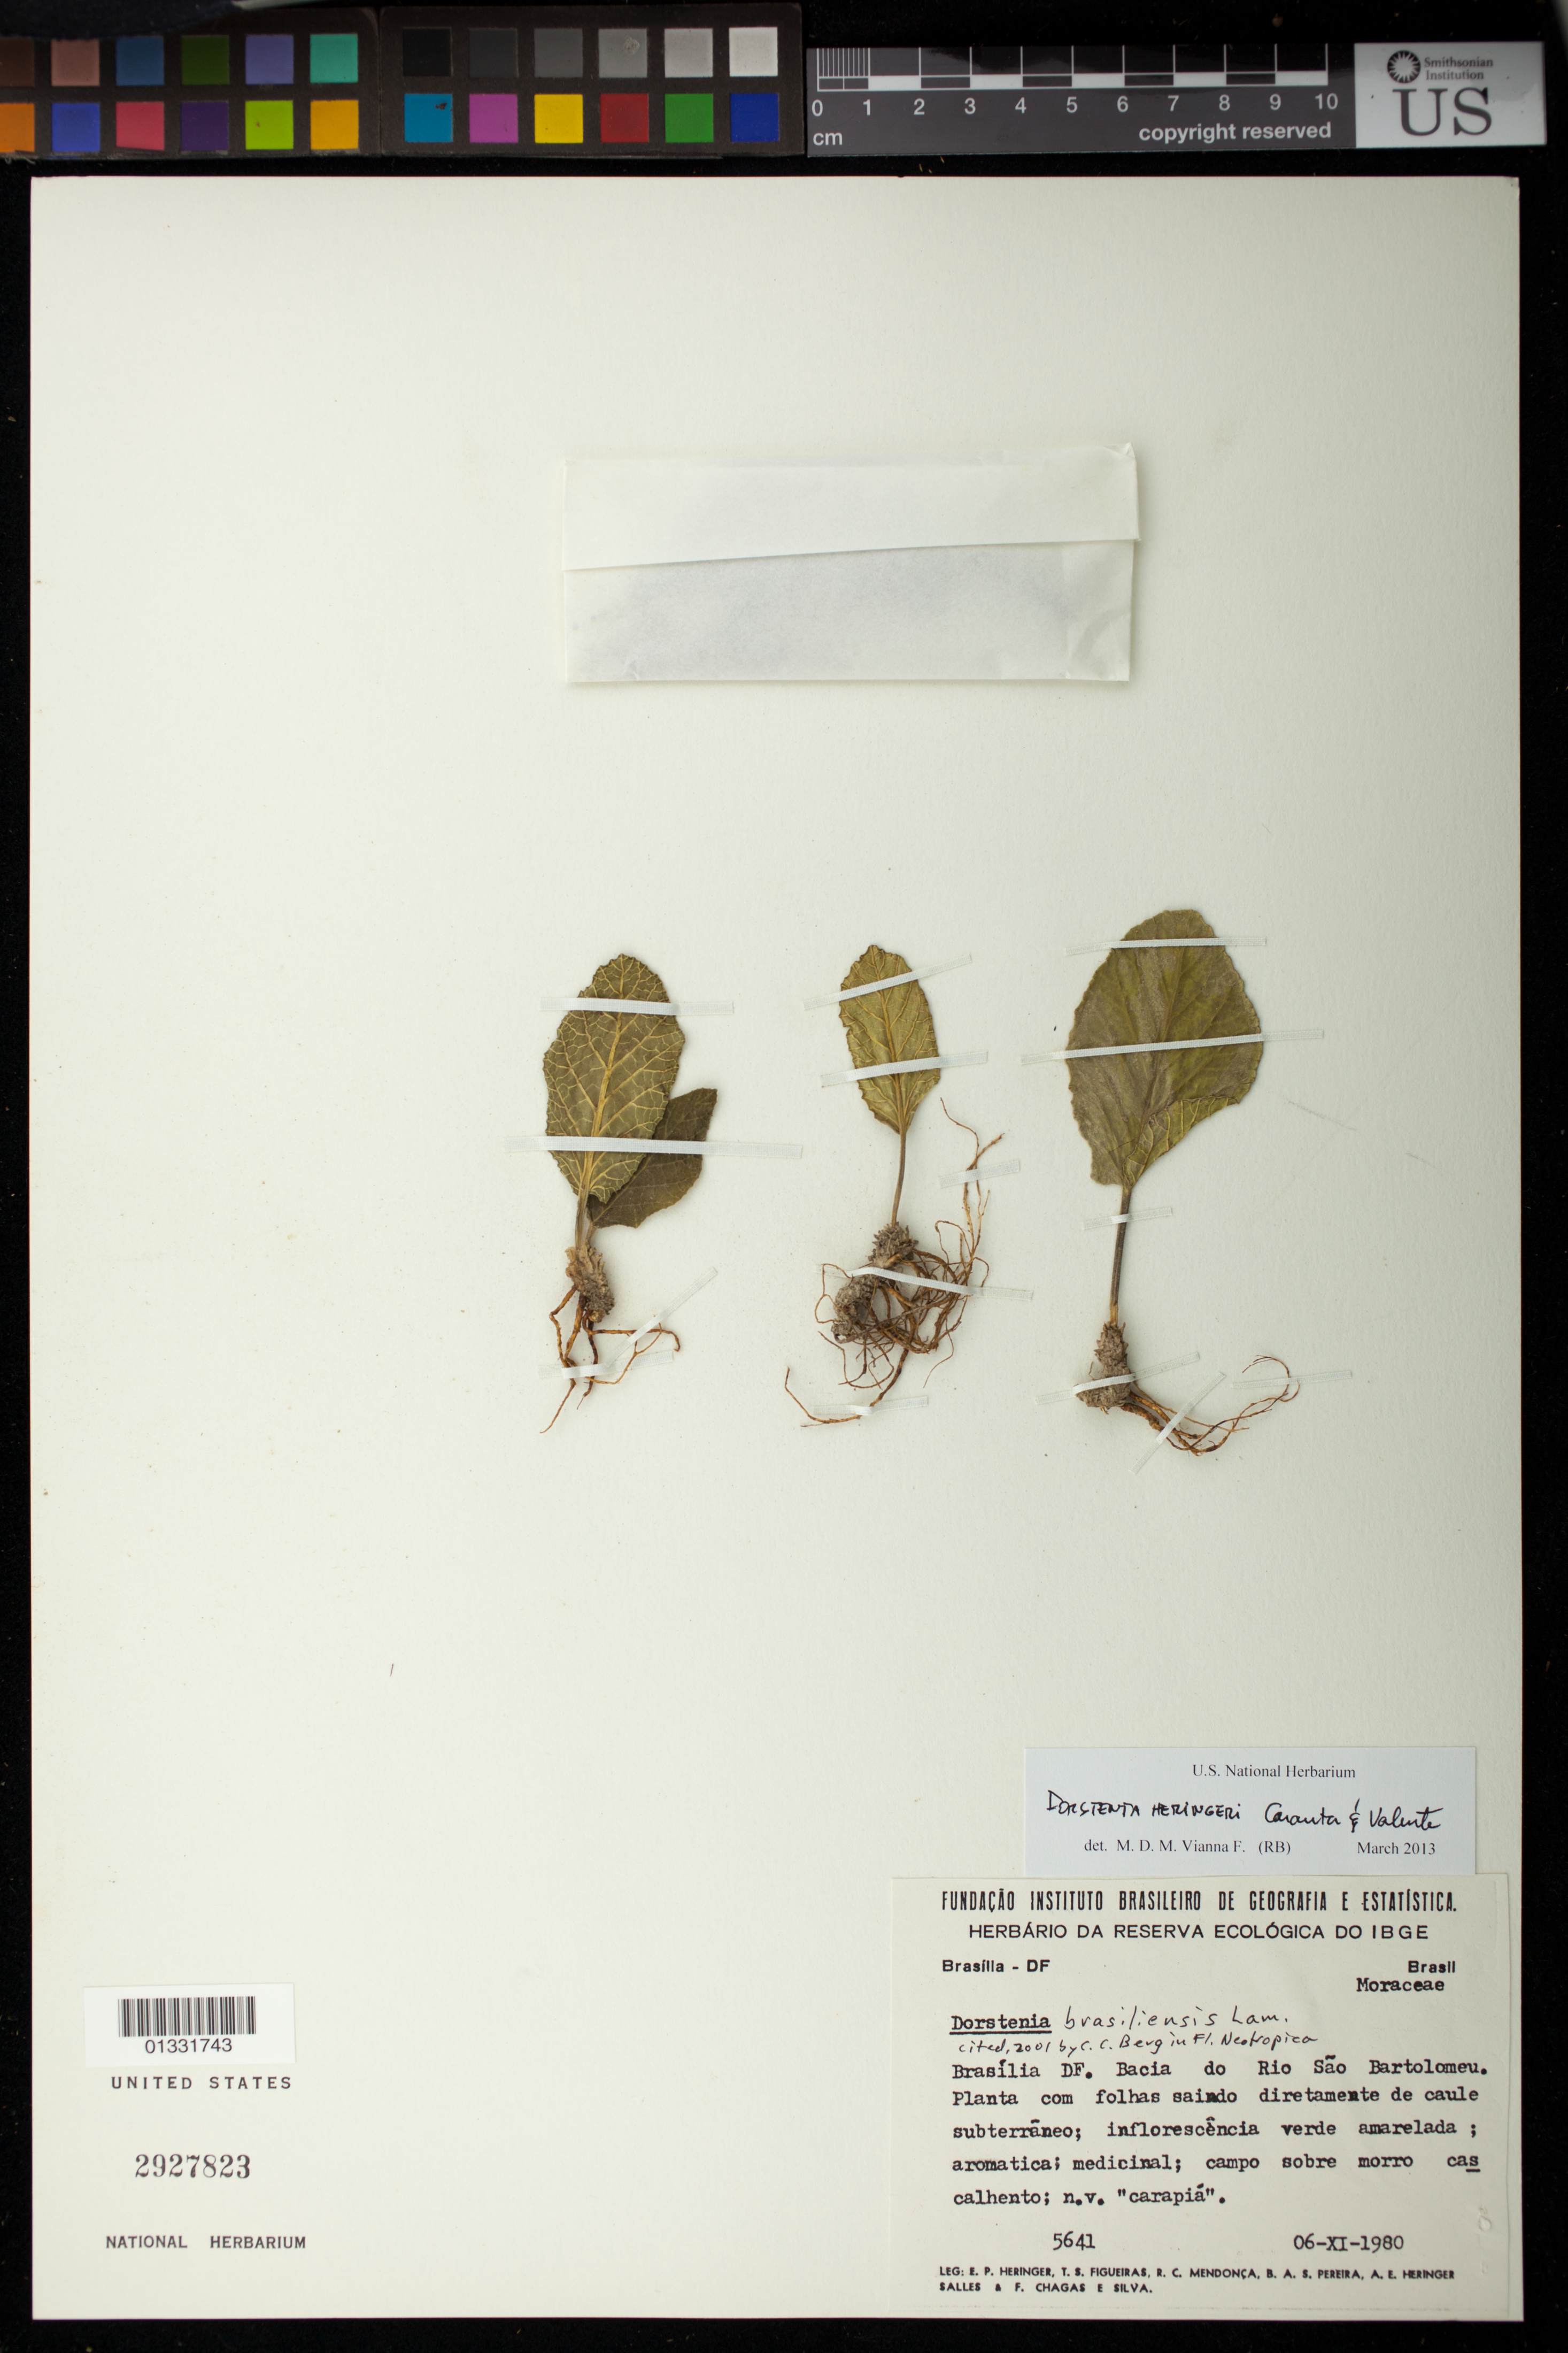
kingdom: Plantae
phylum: Tracheophyta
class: Magnoliopsida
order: Rosales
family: Moraceae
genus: Dorstenia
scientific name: Dorstenia heringeri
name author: Carauta & C. Valente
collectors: E. P. Heringer, T. S. Figueiras, R. C. Mendonça, B. A. S. Pereira, A. E. Heringer Salles & F. C. Silva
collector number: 5641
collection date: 1980-11-06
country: Brazil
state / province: Distrito Federal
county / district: Brasília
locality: Bacia do Rio São Bartolomeu.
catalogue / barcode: US 2927823